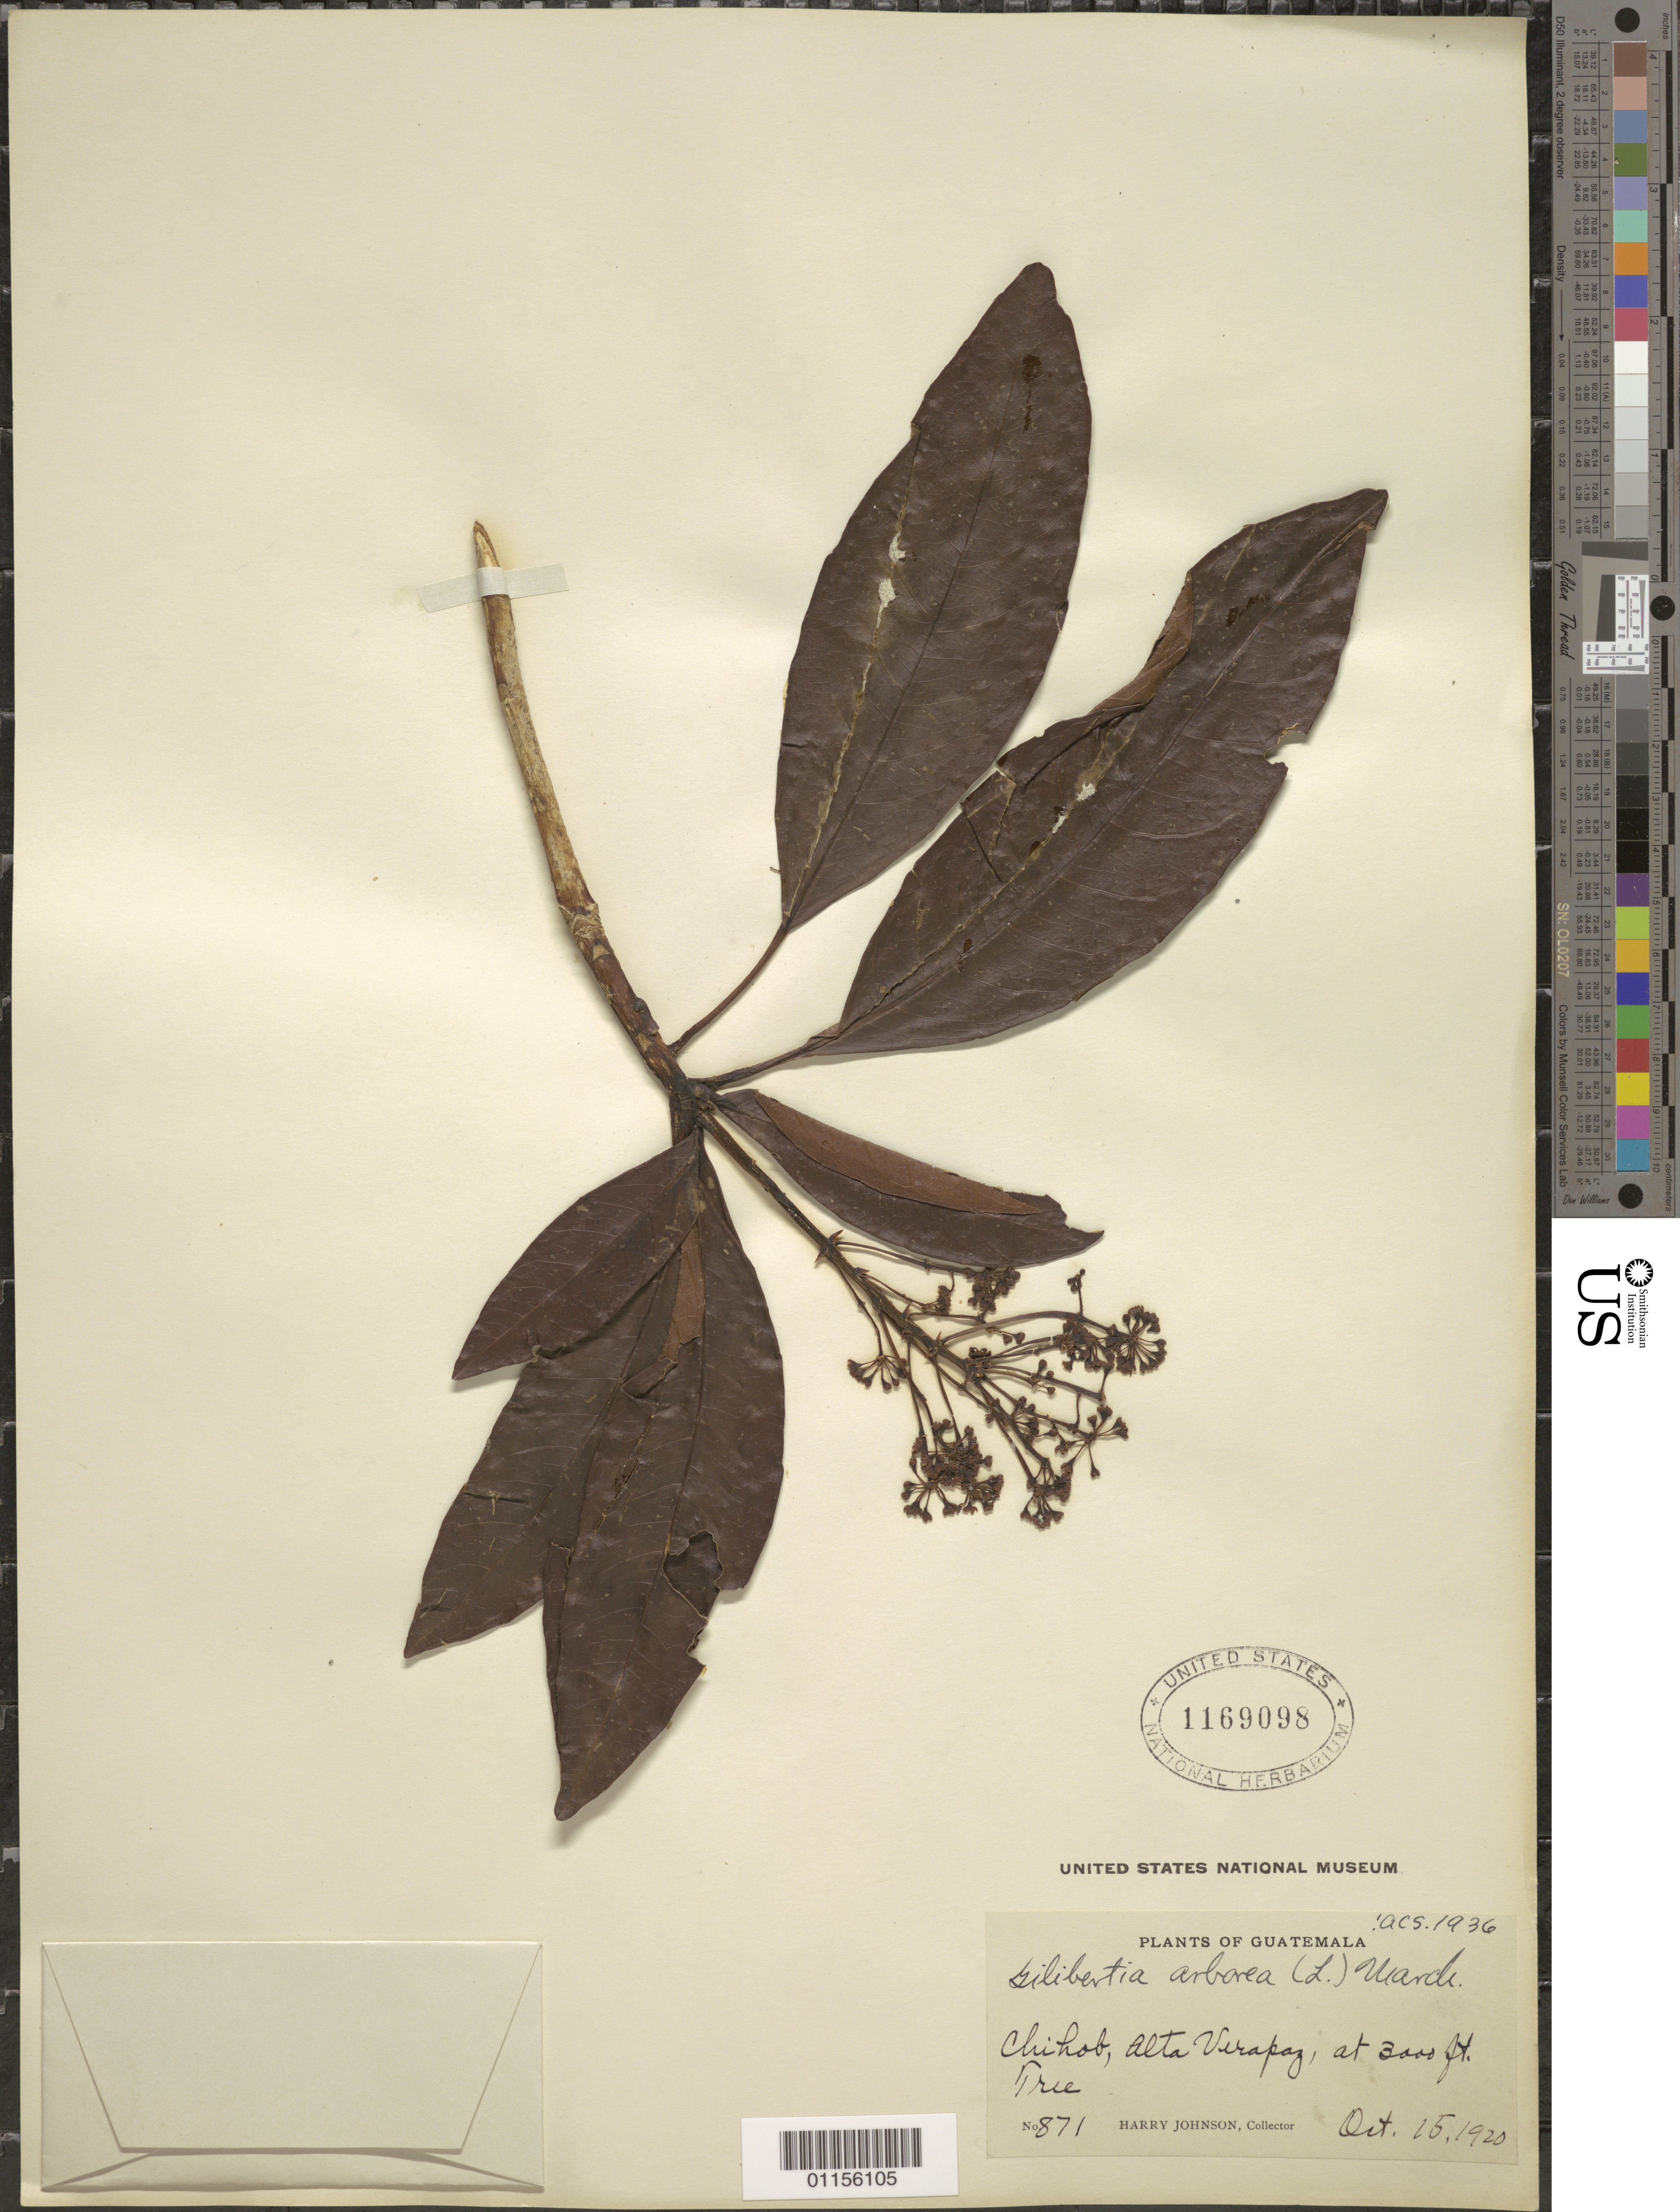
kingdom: Plantae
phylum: Tracheophyta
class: Magnoliopsida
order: Apiales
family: Araliaceae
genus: Dendropanax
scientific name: Dendropanax arboreus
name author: (L.) Decne. & Planch.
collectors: H. Johnson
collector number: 871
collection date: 1920-10-15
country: Guatemala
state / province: Alta Verapaz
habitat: Tree.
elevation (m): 914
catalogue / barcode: US 1169098